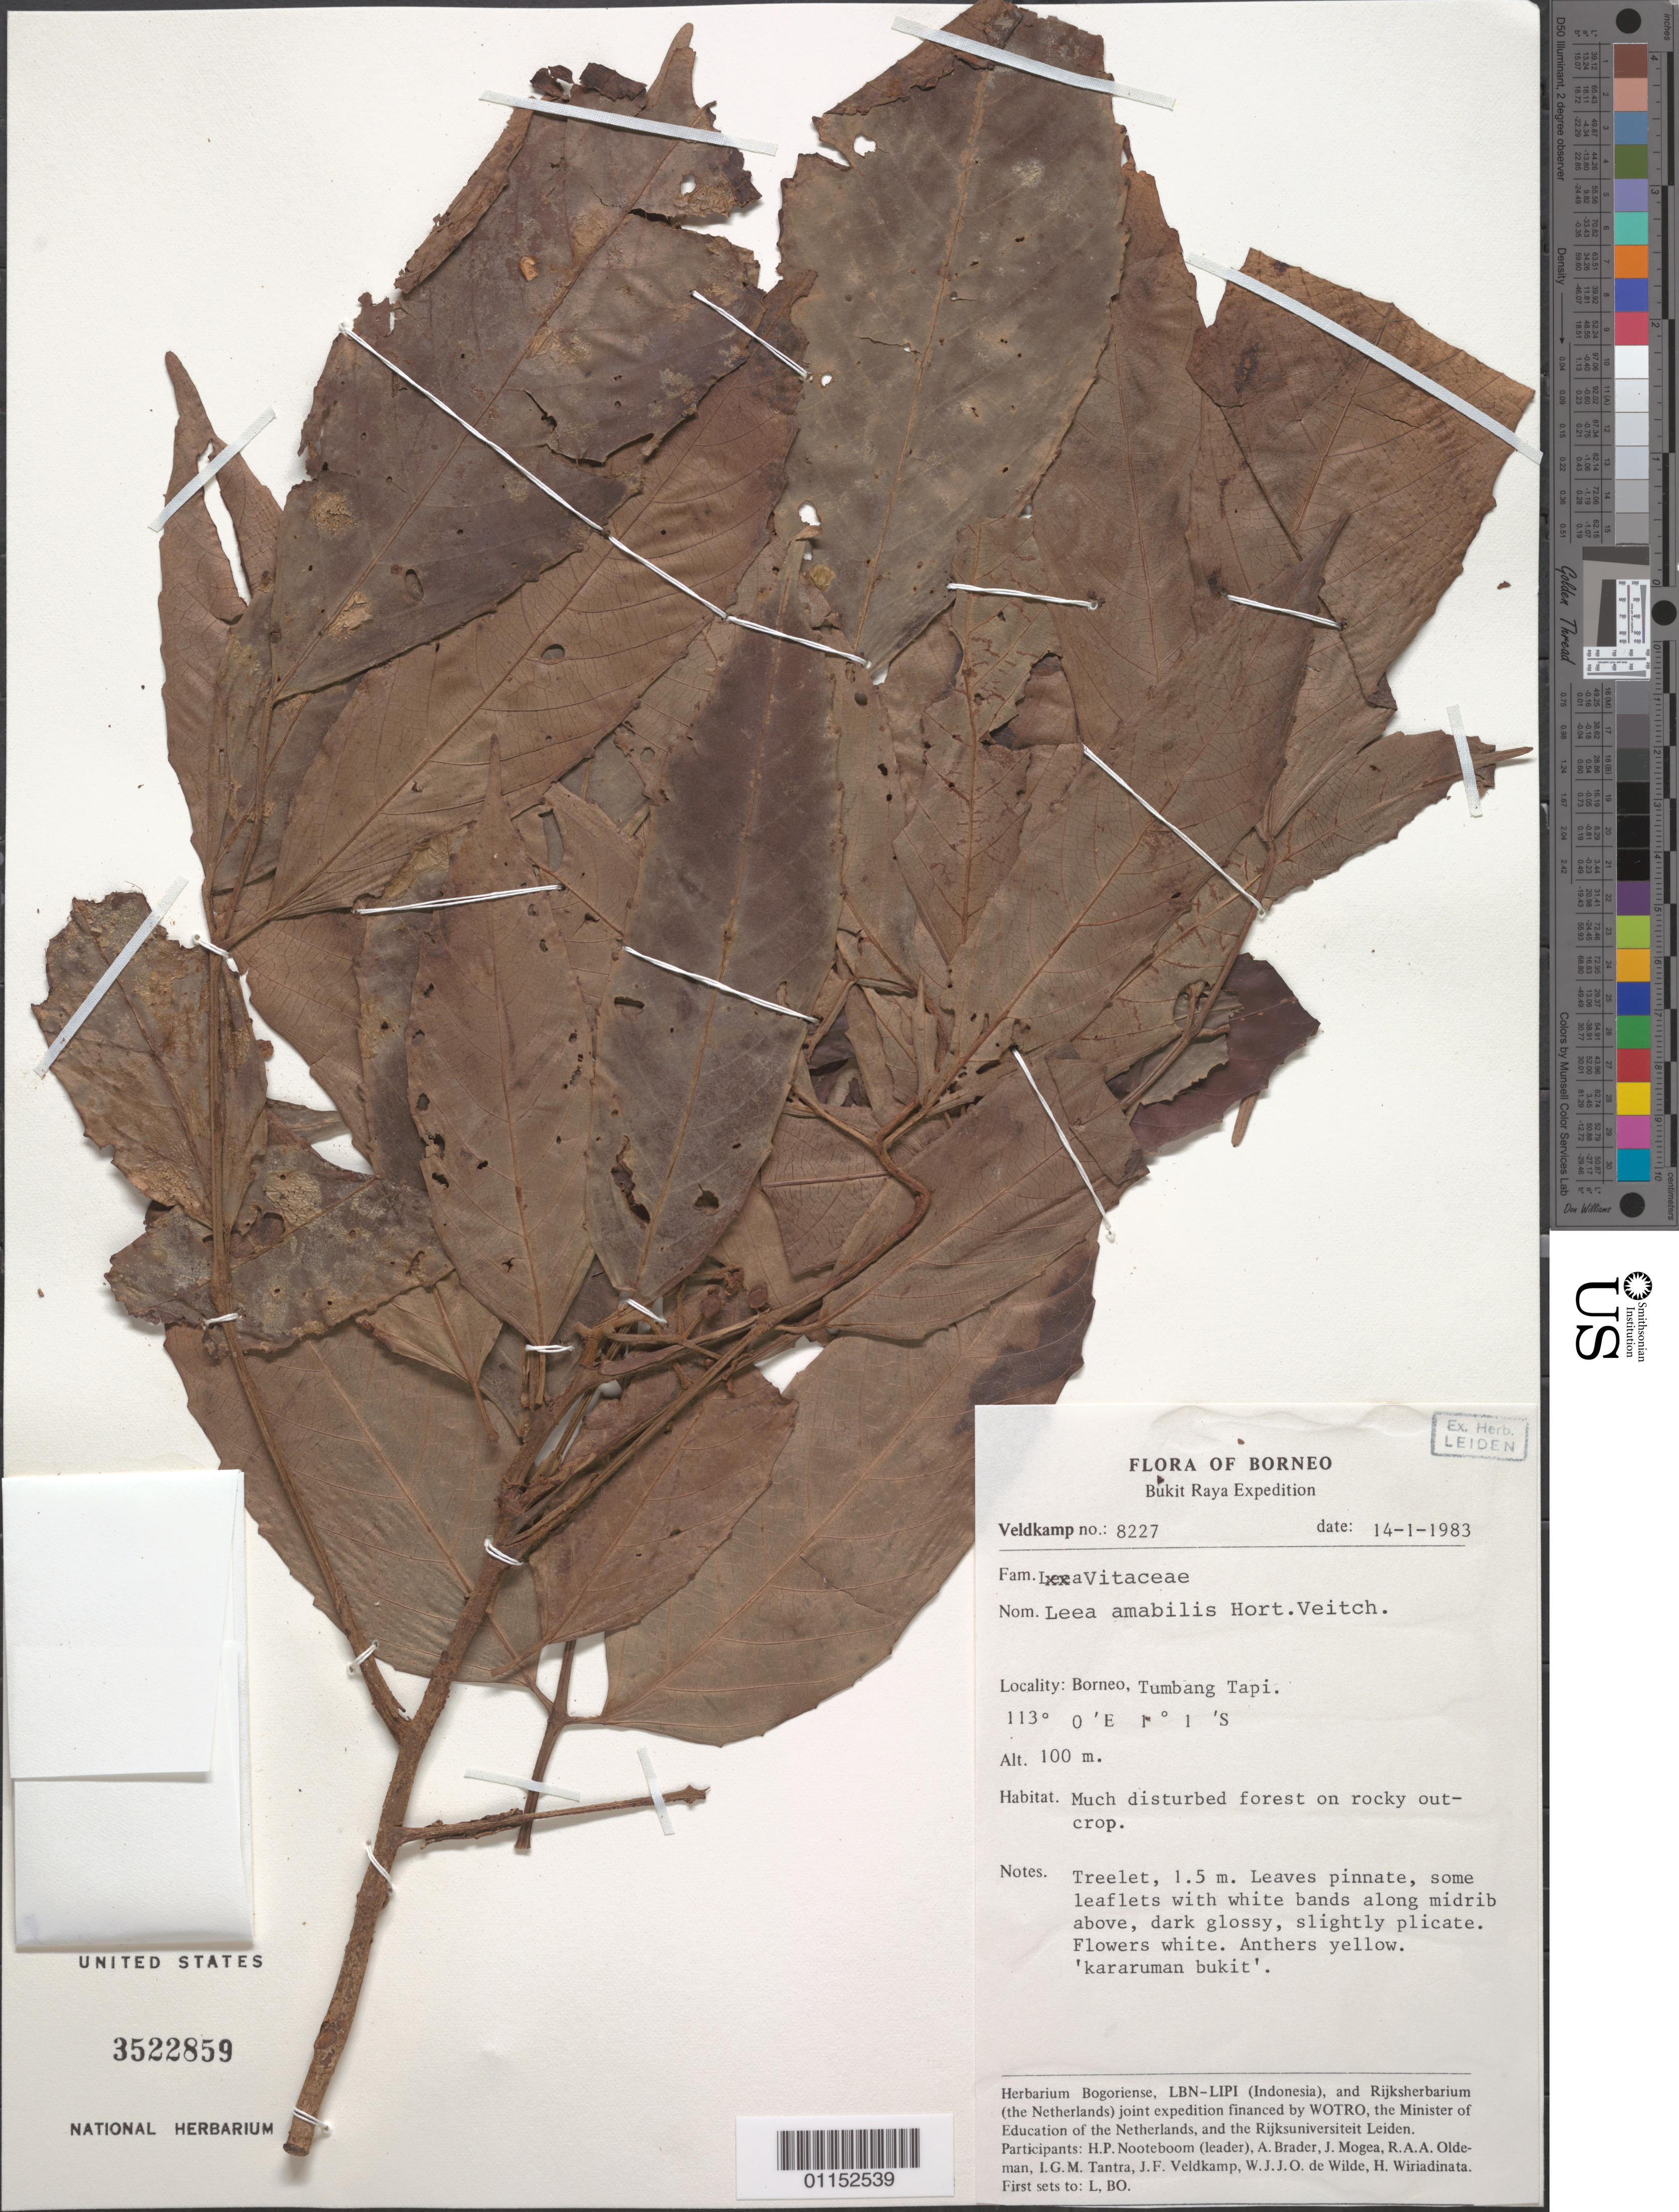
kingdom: Plantae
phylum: Tracheophyta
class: Magnoliopsida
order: Vitales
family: Vitaceae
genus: Leea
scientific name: Leea amabilis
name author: Veitch & Mast.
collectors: J. F. Veldkamp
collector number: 8227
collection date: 1983-01-14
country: Malaysia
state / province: Sarawak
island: Borneo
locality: Tumbang Tapi.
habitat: Much disturbed forest on rocky outcrop.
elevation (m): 100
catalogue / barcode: US 3522859